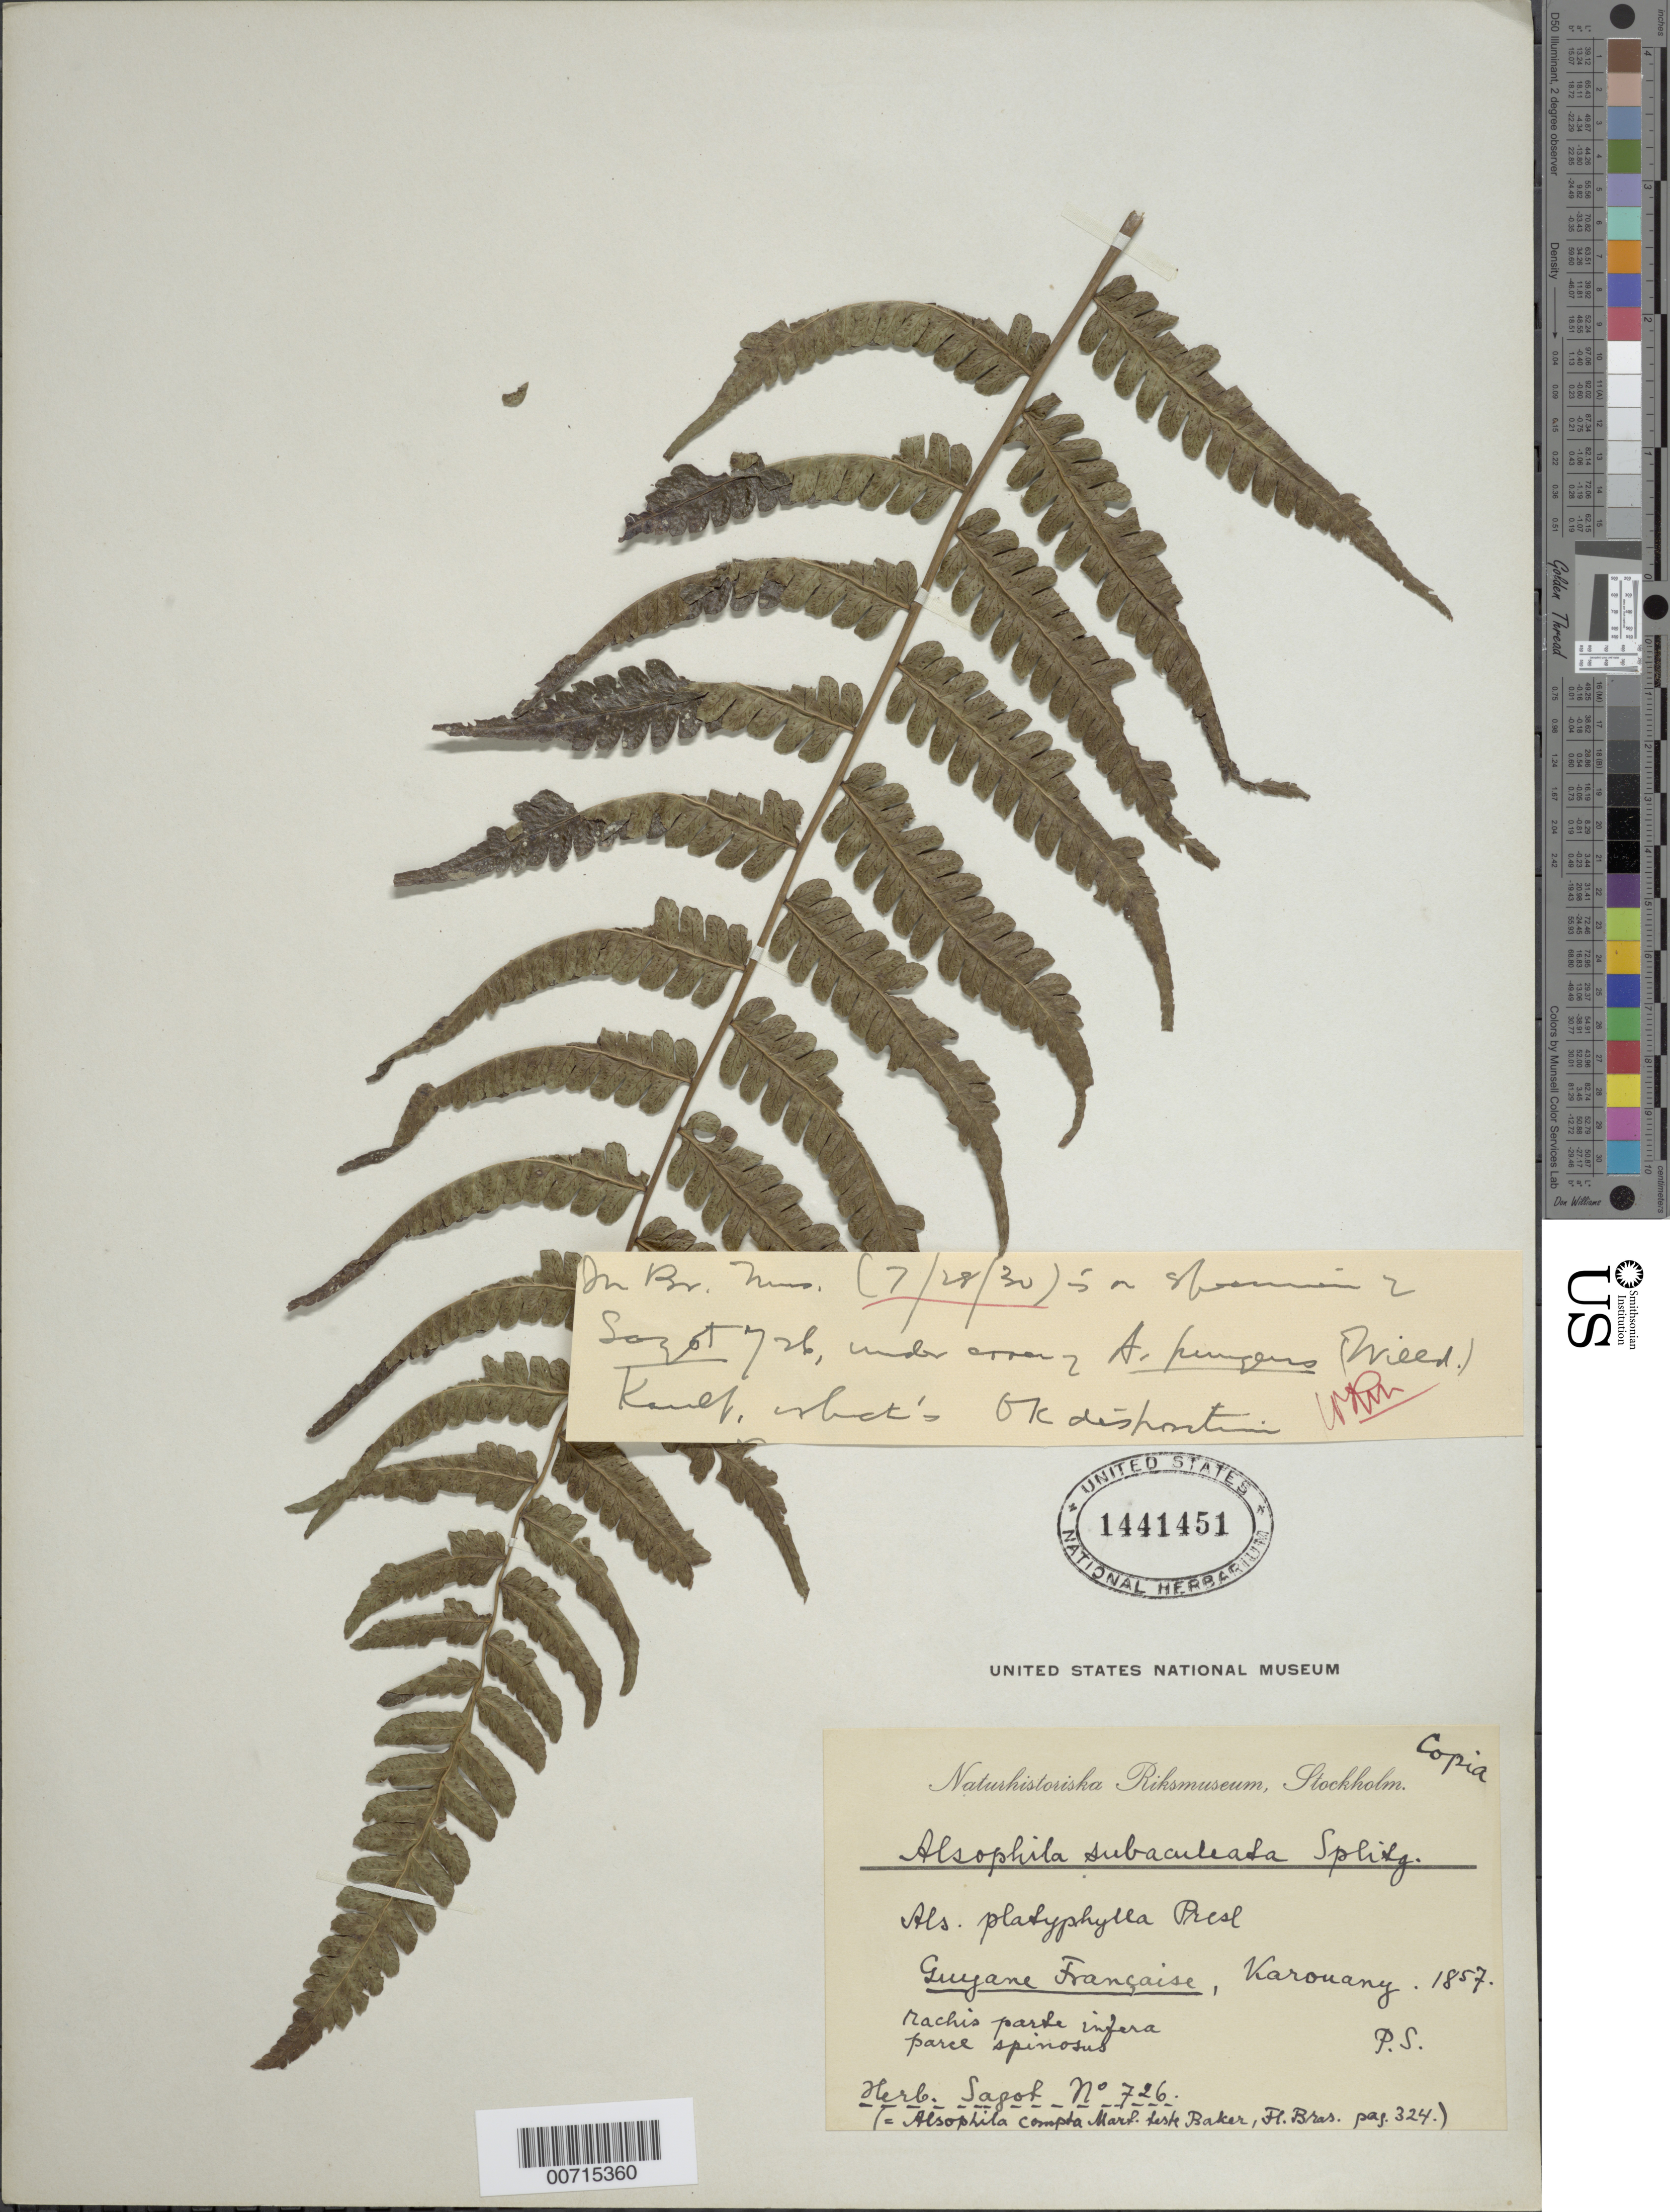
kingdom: Plantae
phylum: Tracheophyta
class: Polypodiopsida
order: Cyatheales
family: Cyatheaceae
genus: Cyathea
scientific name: Cyathea pungens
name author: (Willd.) Domin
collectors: P. A. Sagot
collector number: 726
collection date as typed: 1857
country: French Guiana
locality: Karouany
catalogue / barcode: US 1441451